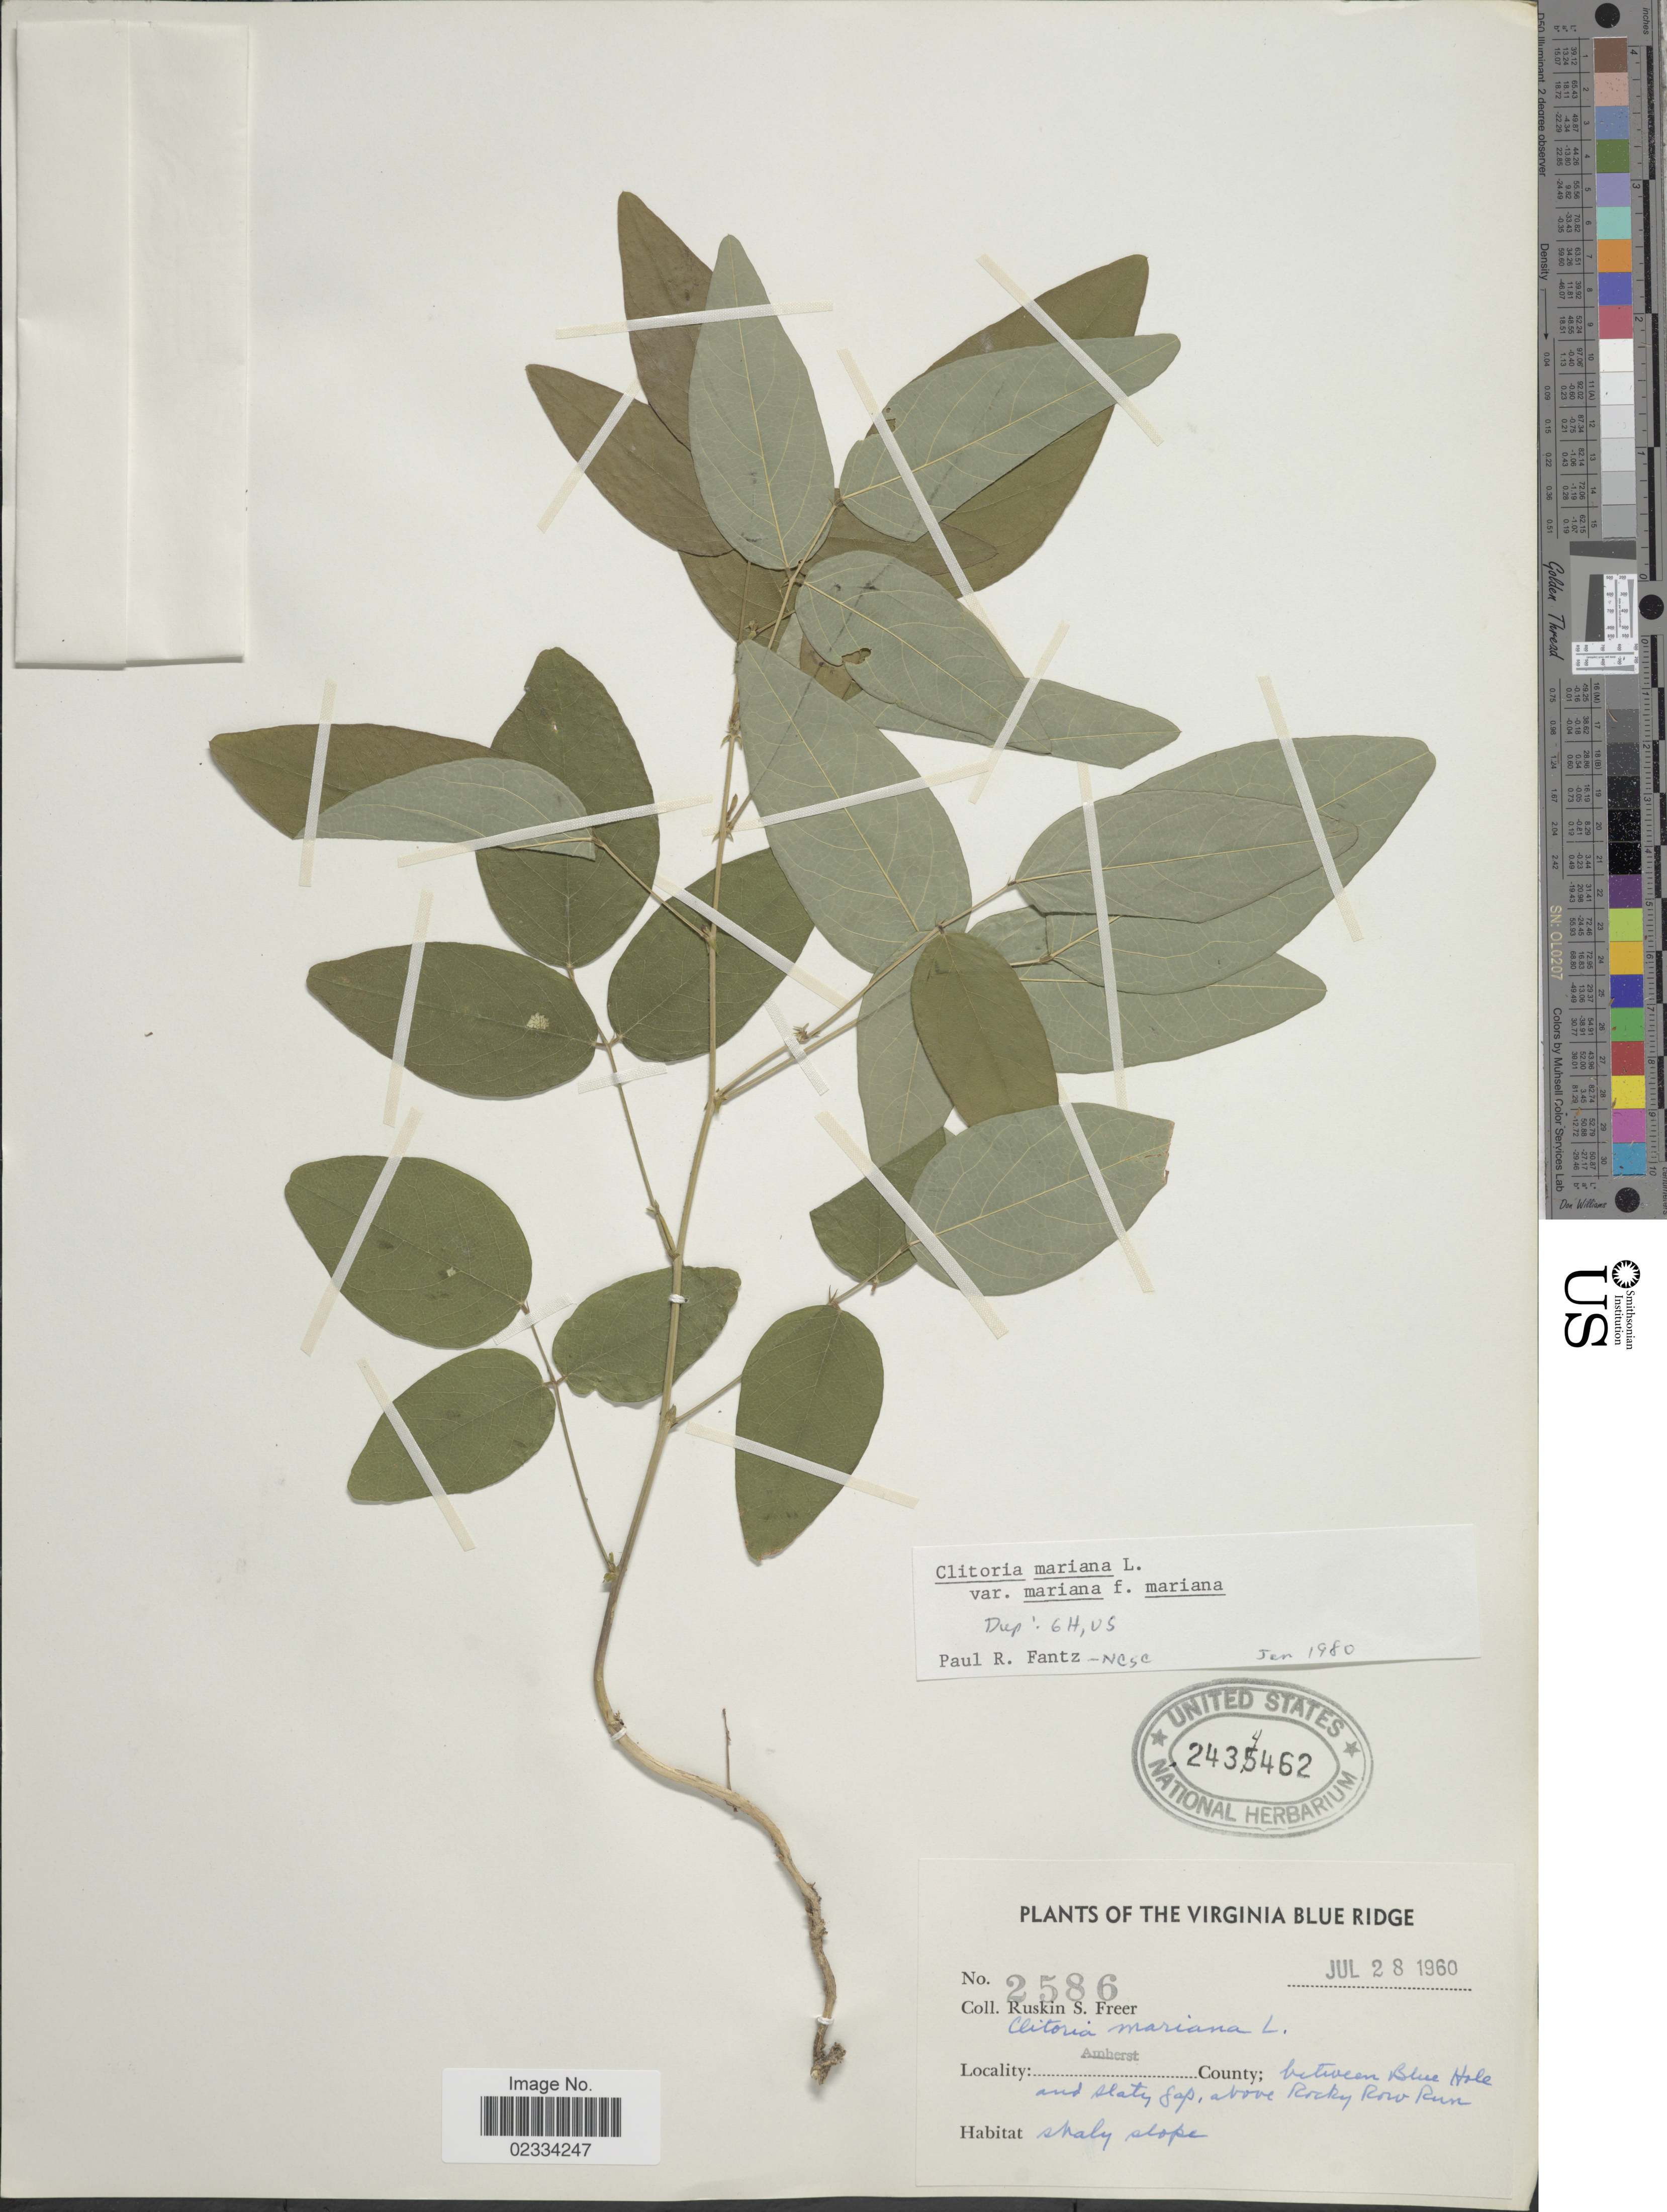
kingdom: Plantae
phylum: Tracheophyta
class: Magnoliopsida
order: Fabales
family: Fabaceae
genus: Clitoria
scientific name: Clitoria mariana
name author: L.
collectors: R. Freer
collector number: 2586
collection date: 1960-07-28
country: United States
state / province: Virginia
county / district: Amherst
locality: Virginia Blue Ridge. Amherst County. between Blue Hole and Slaty Gap, above Rocky Row Run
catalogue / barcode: US 2434462